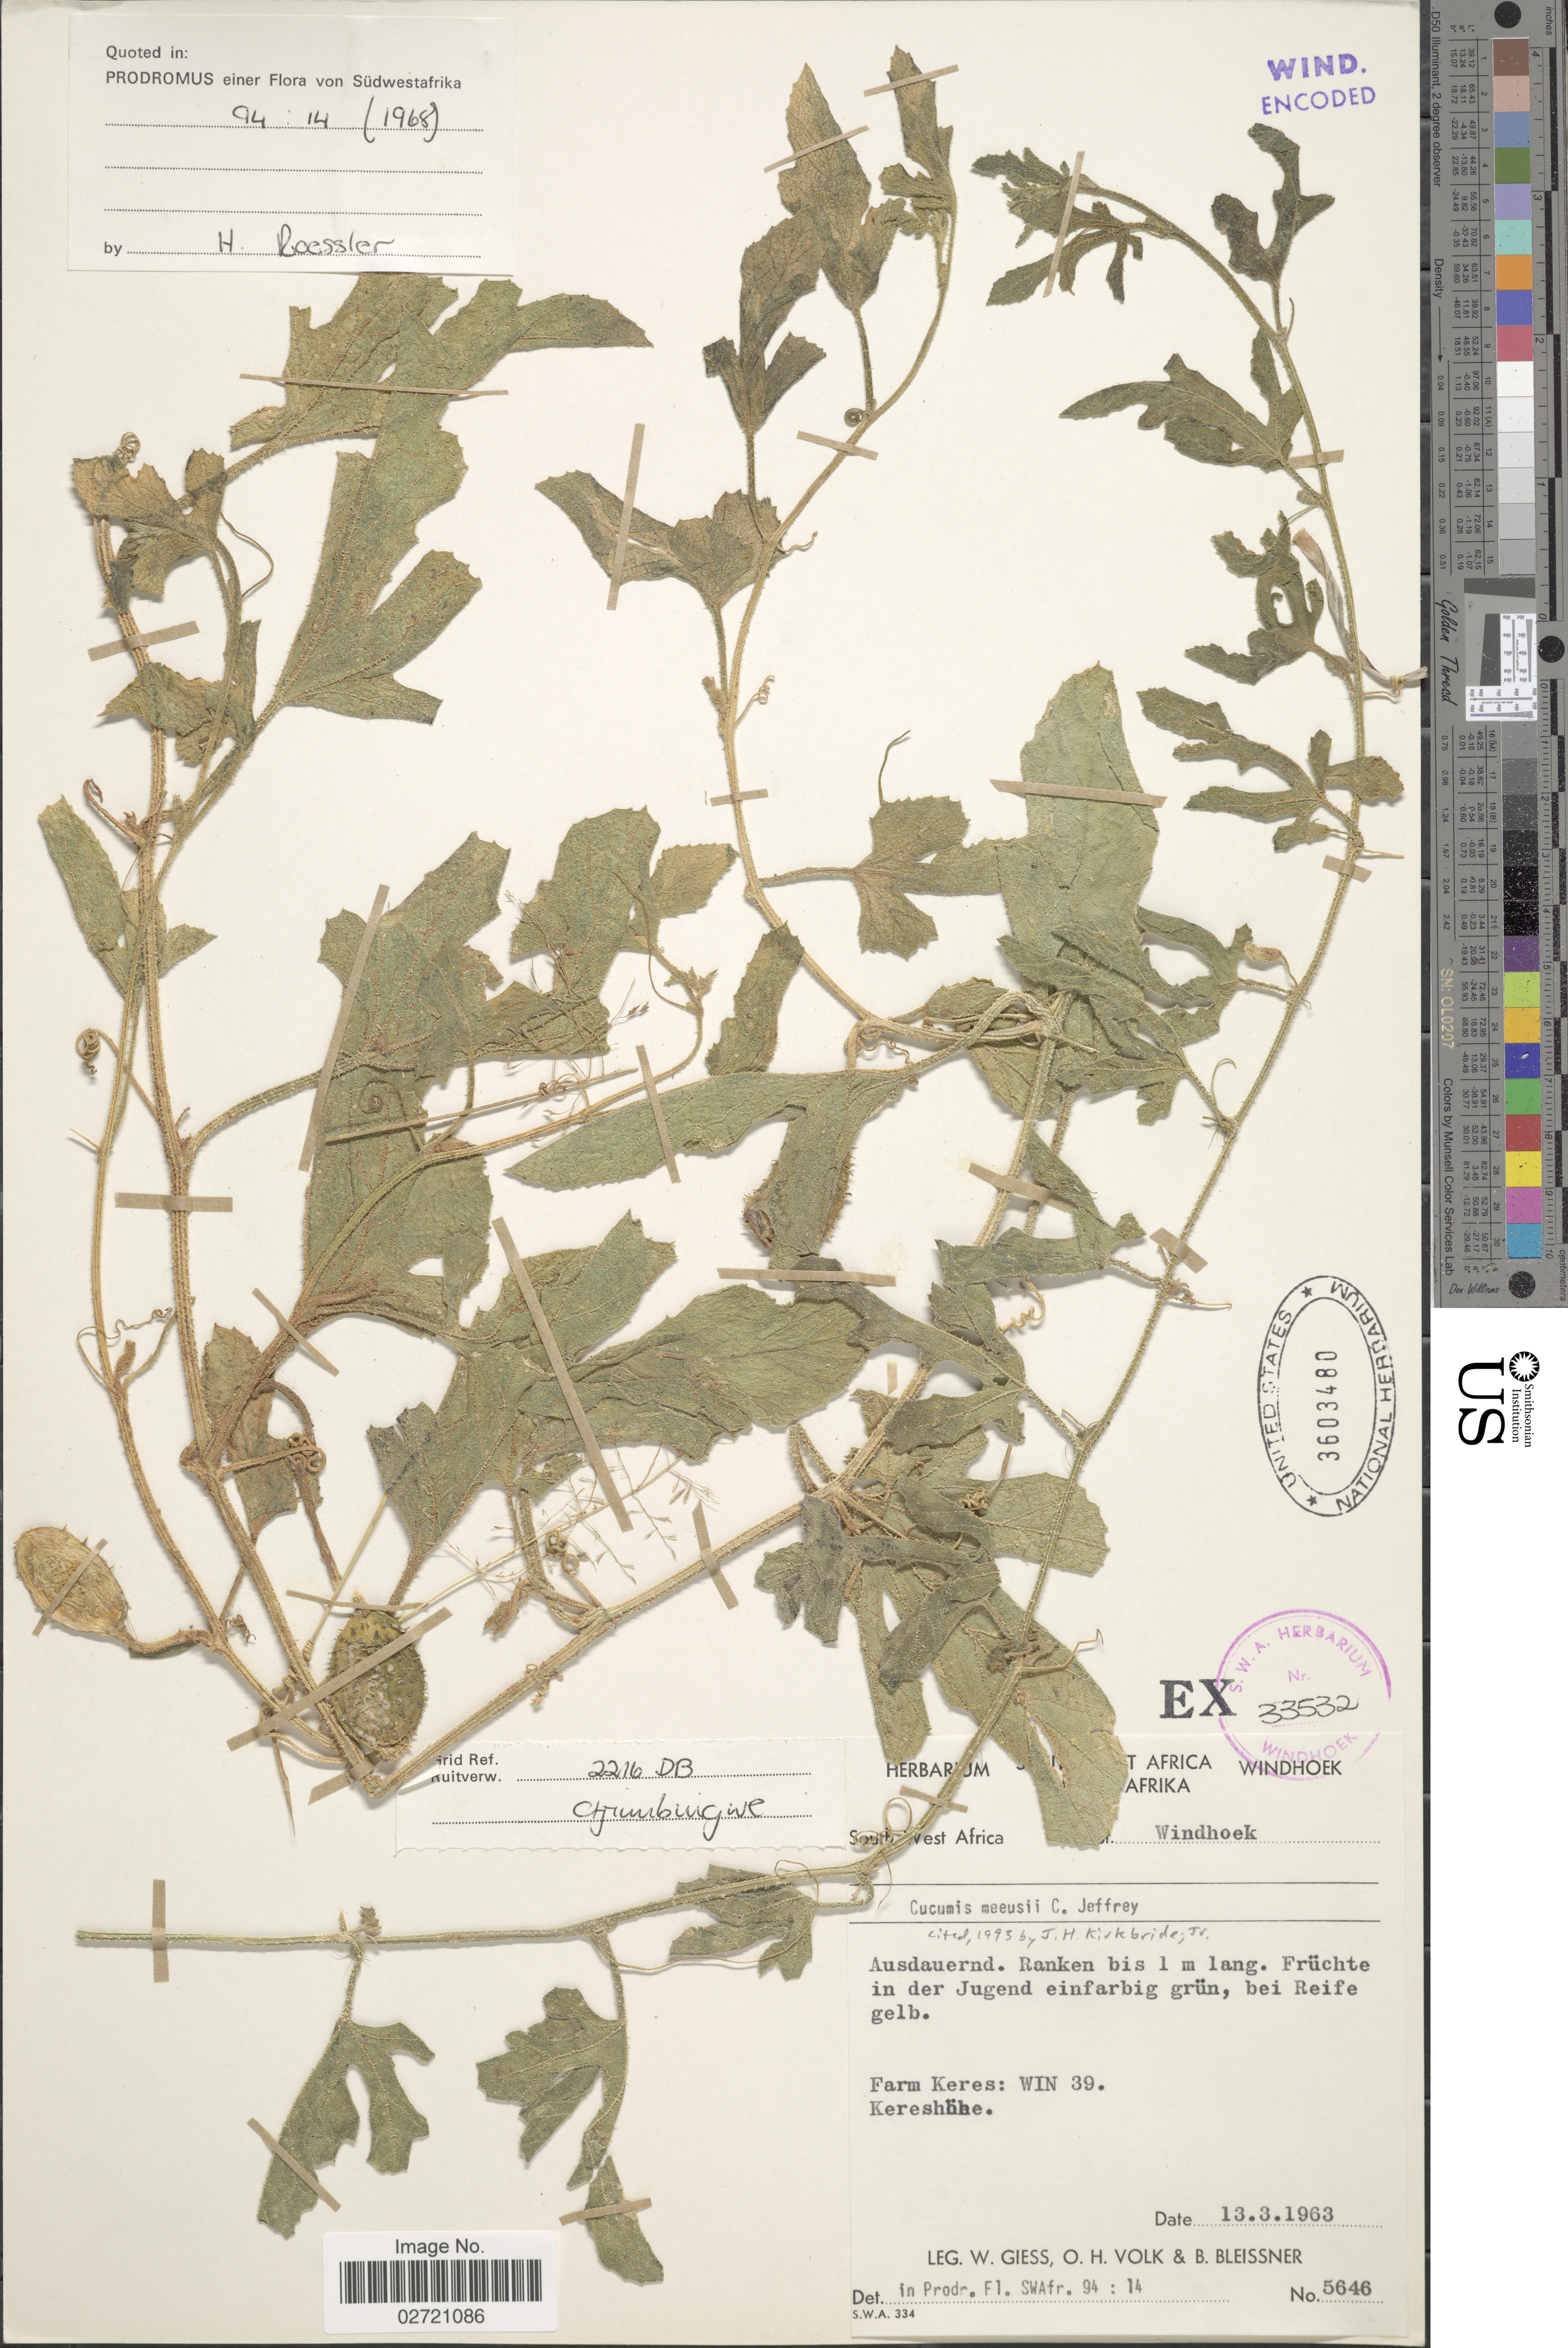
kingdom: Plantae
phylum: Tracheophyta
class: Magnoliopsida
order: Cucurbitales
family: Cucurbitaceae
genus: Cucumis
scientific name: Cucumis meeusei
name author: C. Jeffrey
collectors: W. Giess, O. Volk & B. Bleissner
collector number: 5646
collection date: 1963-03-13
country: Namibia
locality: South West Africa. Dist. Windhoek. Farm Keres: WIN 39 Kereshohe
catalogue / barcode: US 3603480